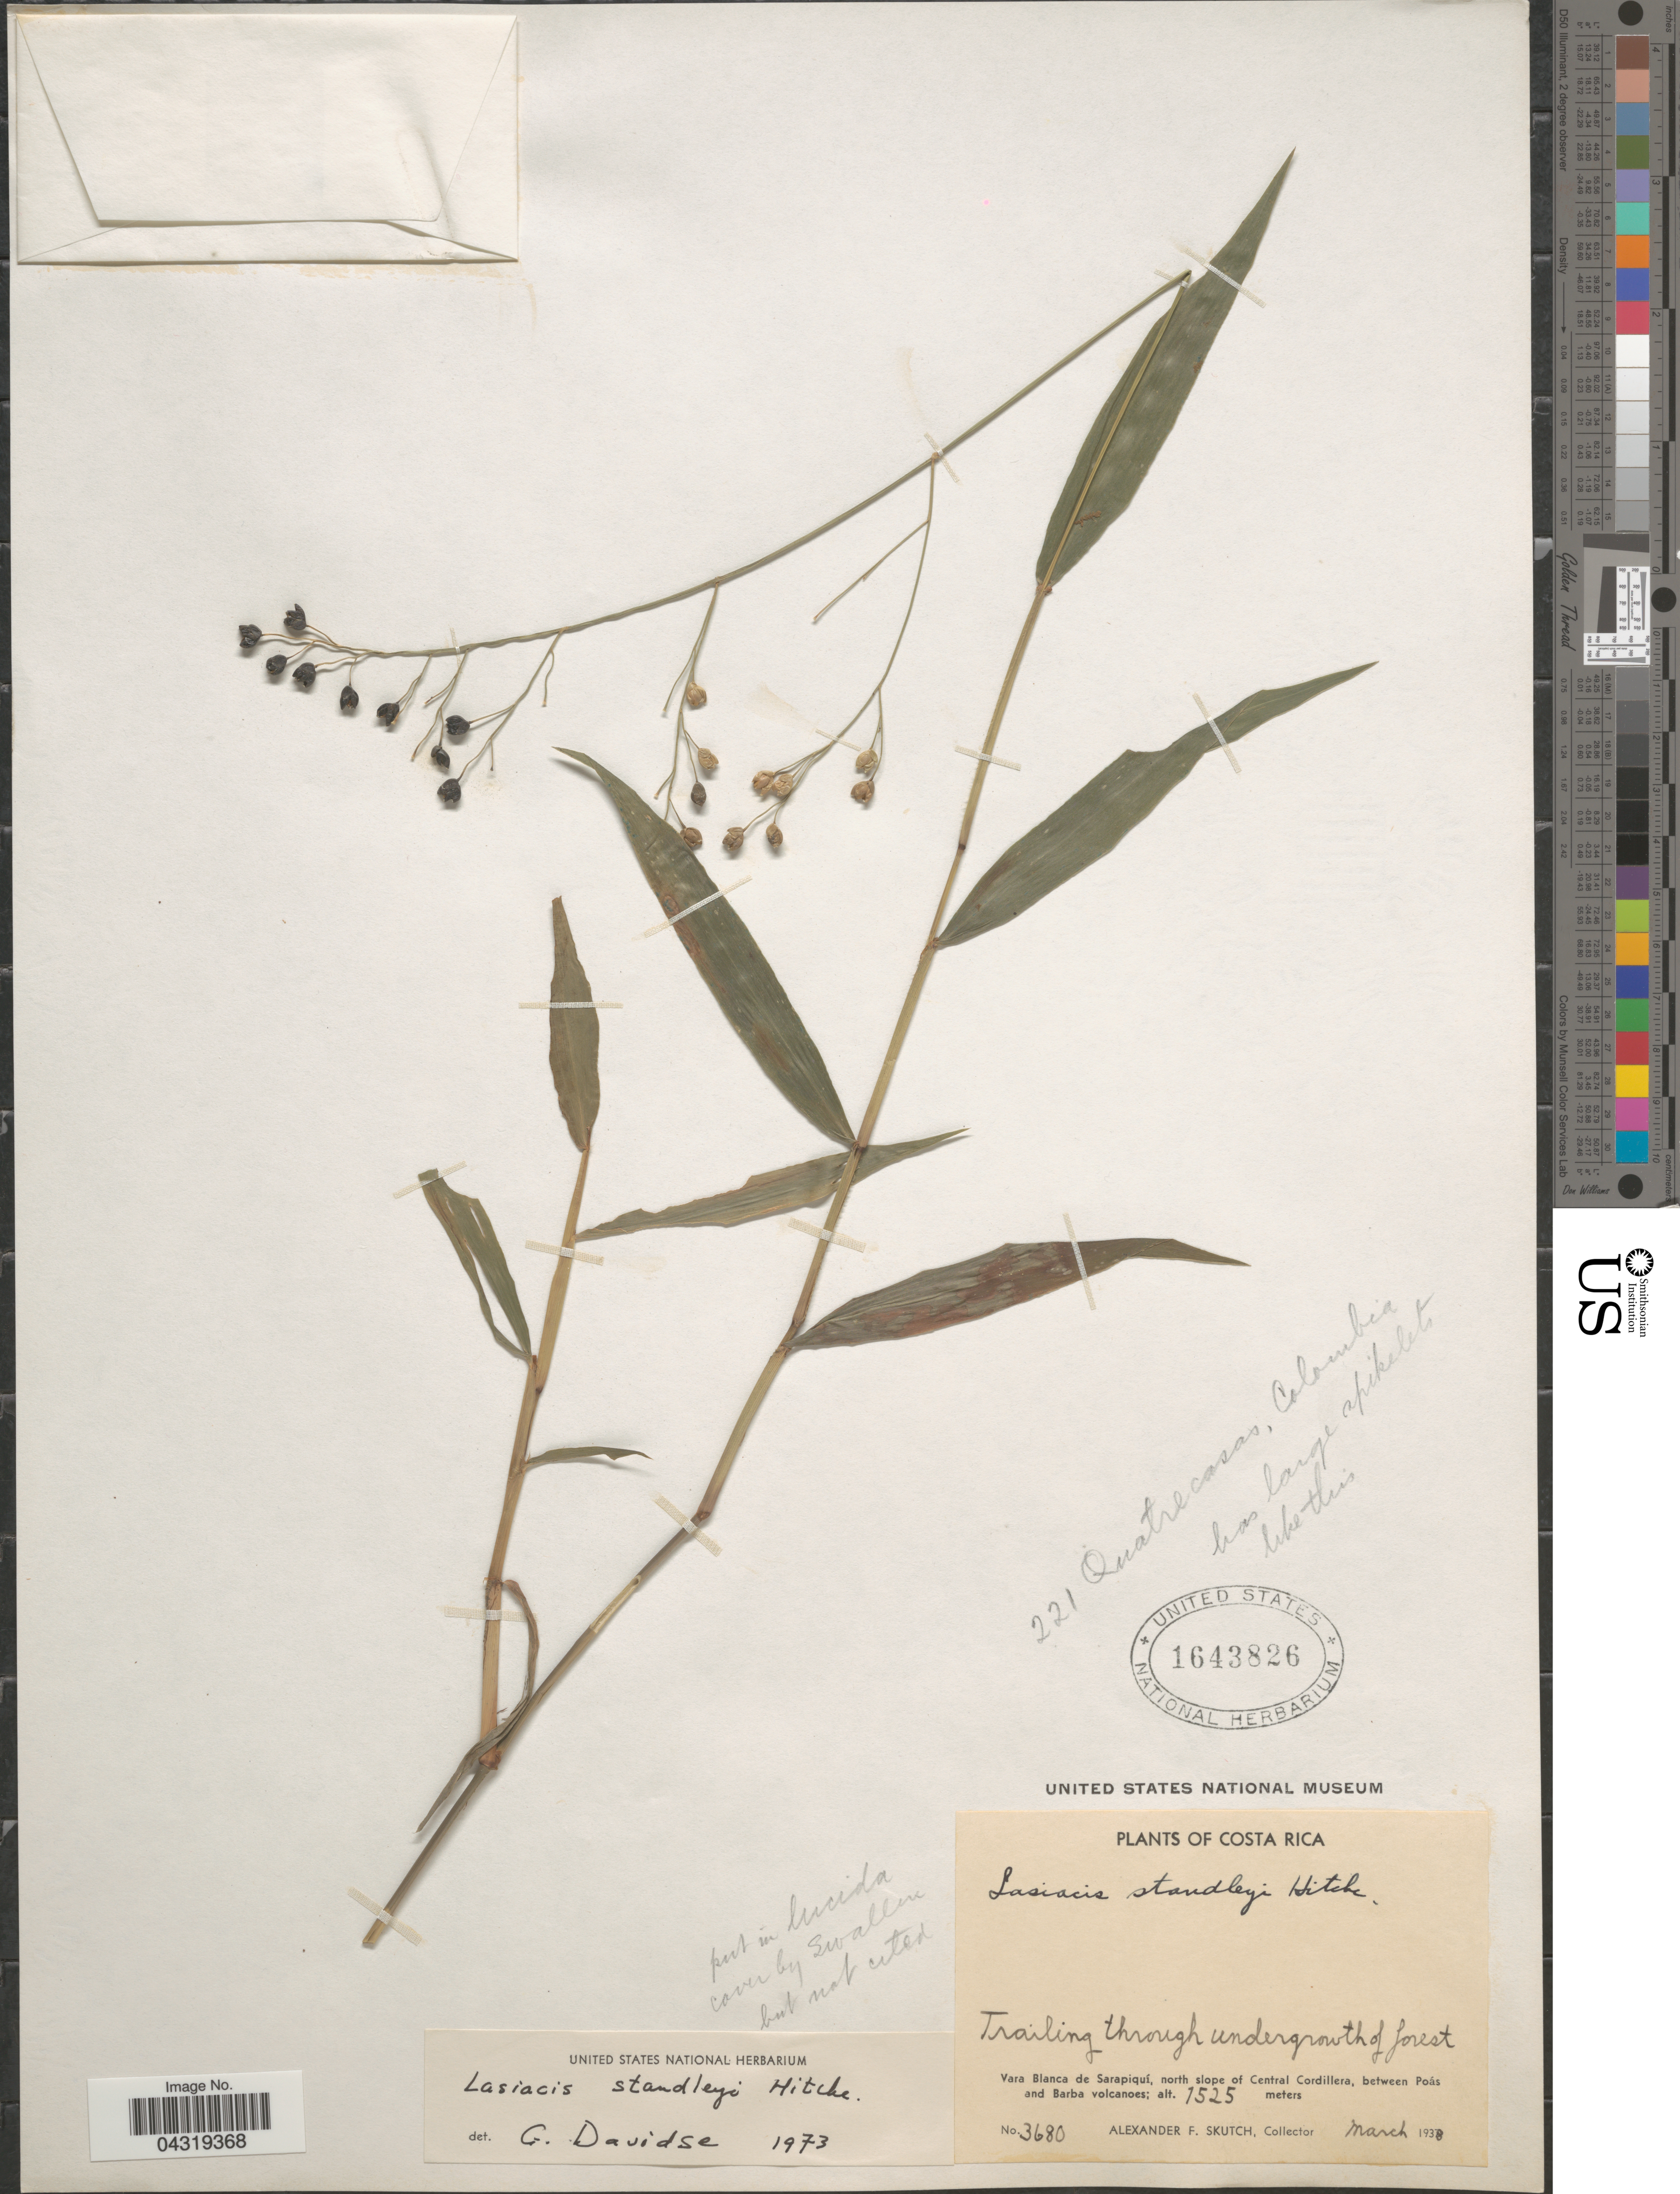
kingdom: Plantae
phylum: Tracheophyta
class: Liliopsida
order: Poales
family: Poaceae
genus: Lasiacis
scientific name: Lasiacis standleyi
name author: Hitchc.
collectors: A. F. Skutch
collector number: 3680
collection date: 1938-03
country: Costa Rica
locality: Trailing through undergrowth of forest. Vara Blanca de Sarapiquí, north slope of Central Cordillera, between Poás and Barba volcanoes.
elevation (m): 1525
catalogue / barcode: US 1643826